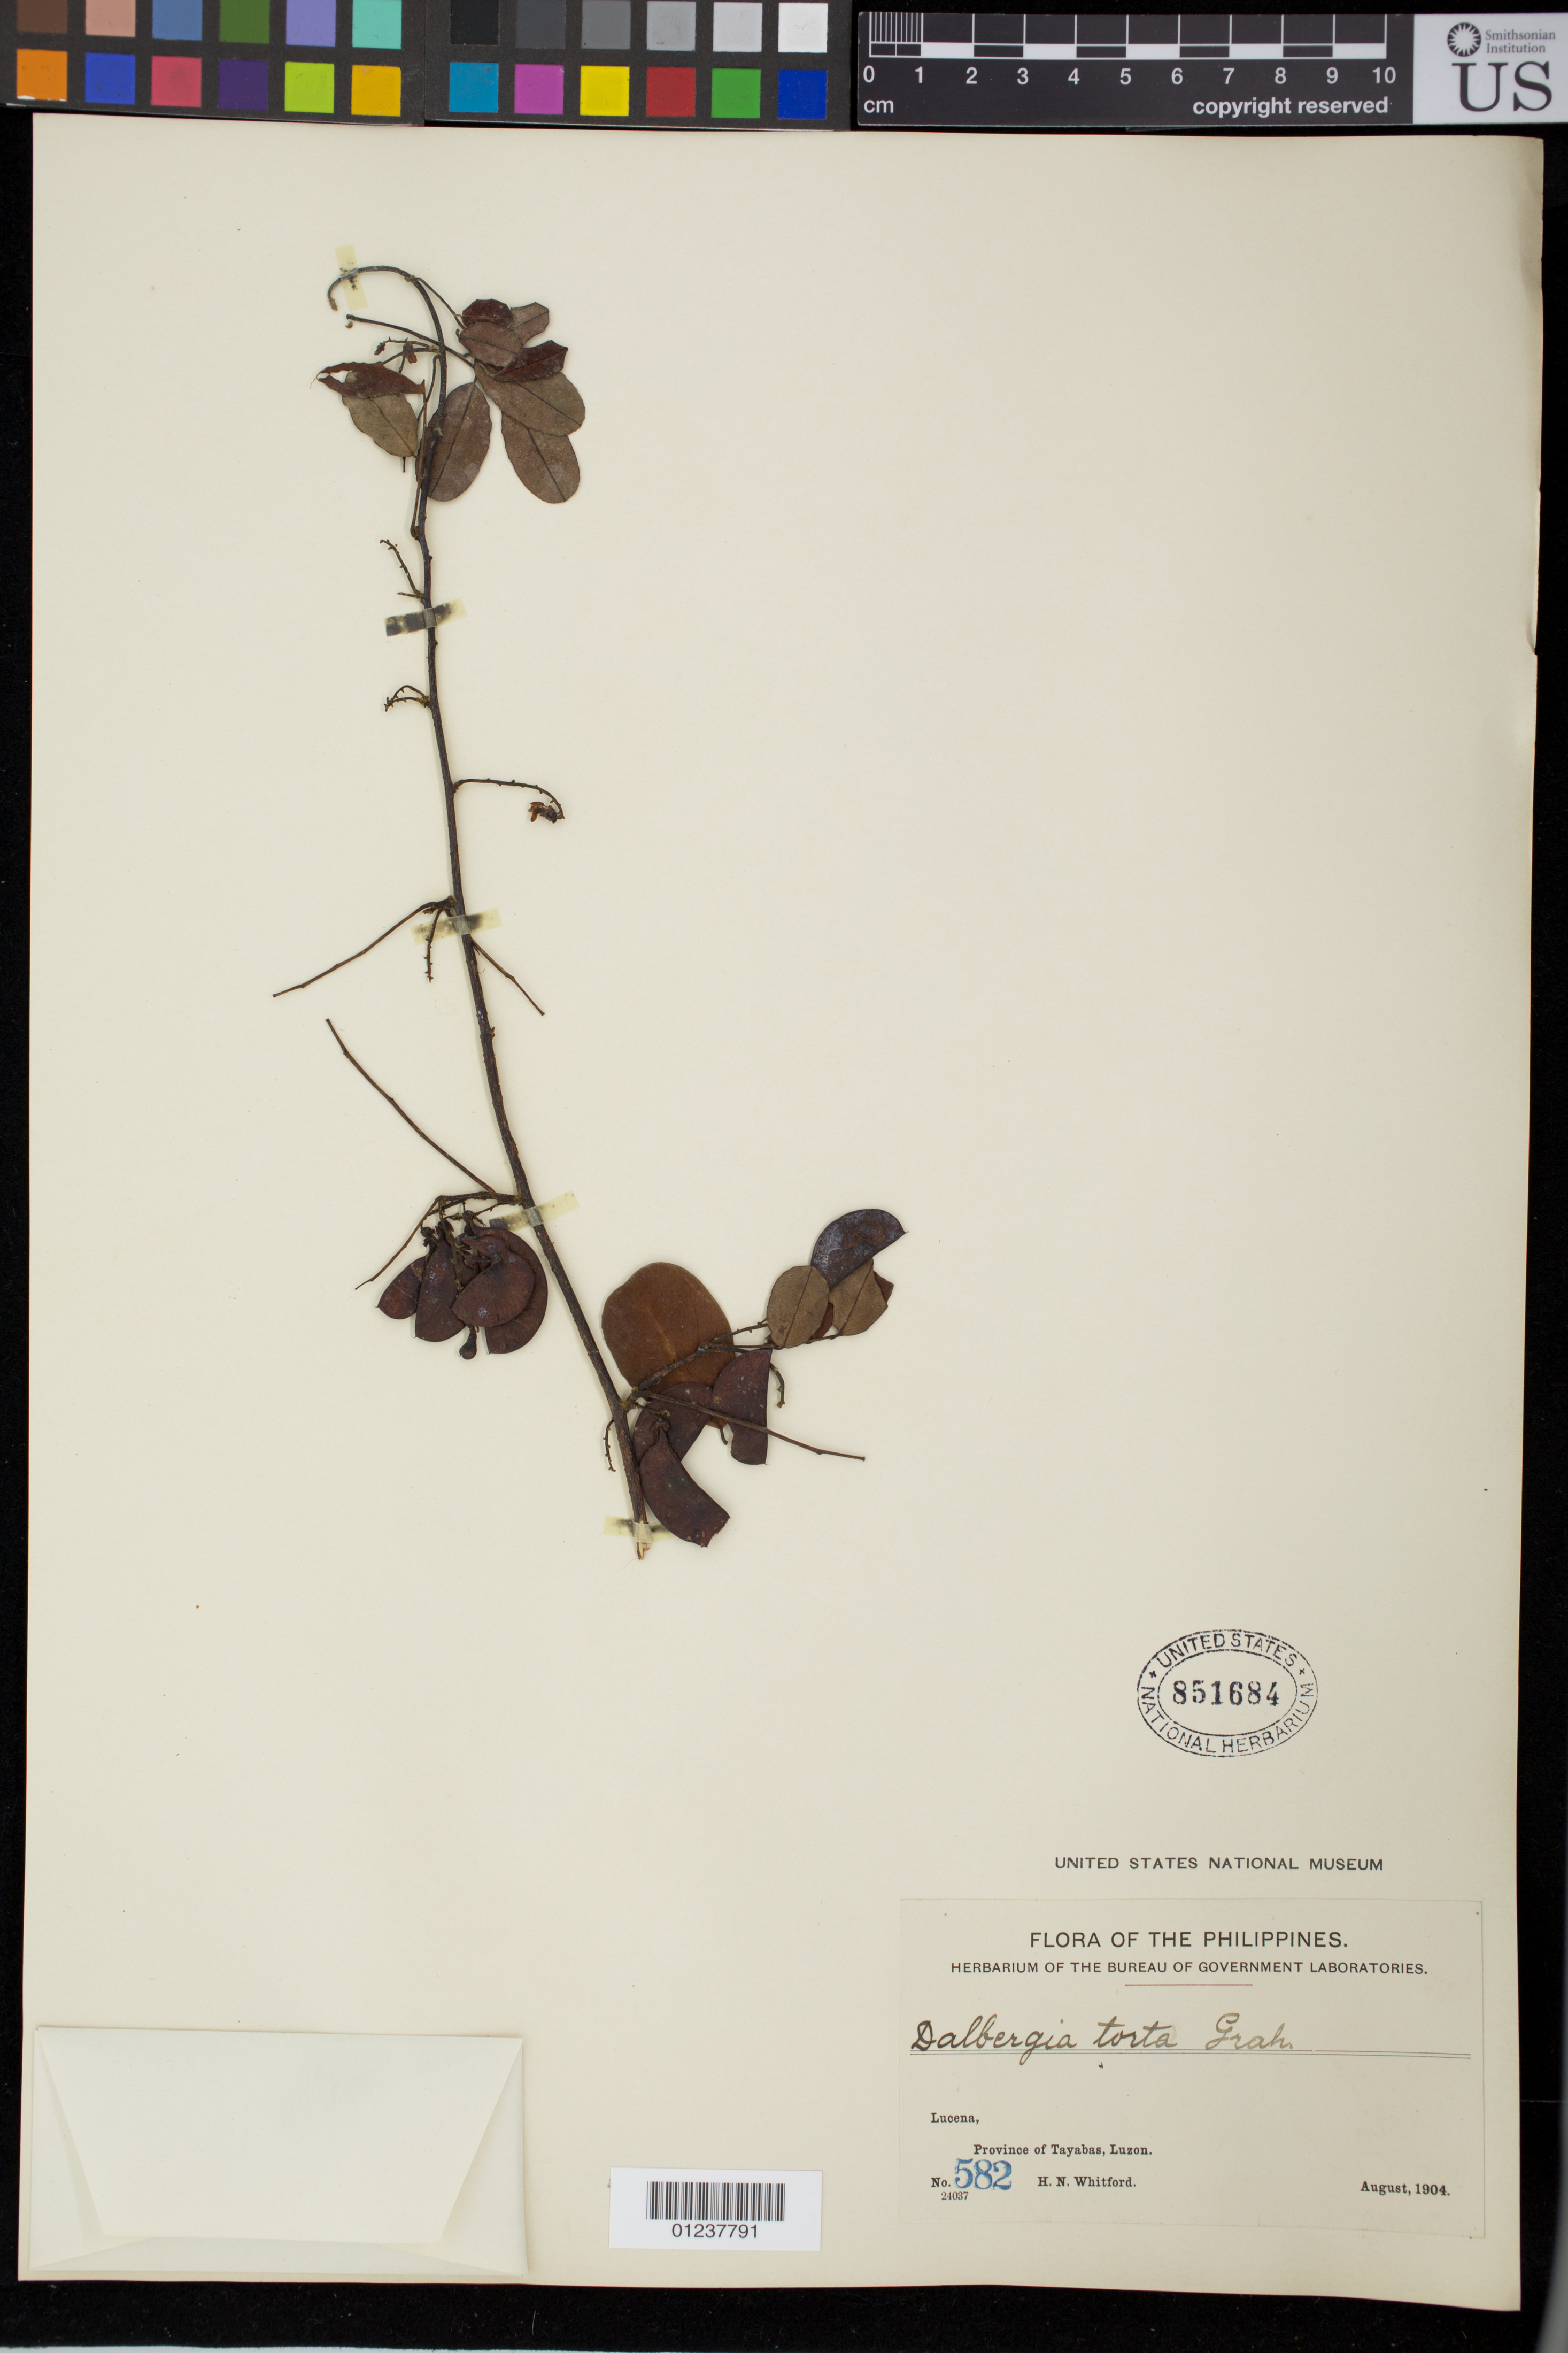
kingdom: Plantae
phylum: Tracheophyta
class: Magnoliopsida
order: Fabales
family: Fabaceae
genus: Dalbergia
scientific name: Dalbergia candenatensis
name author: (Dennst.) Pr.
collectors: H. N. Whitford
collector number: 582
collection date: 1904-08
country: Philippines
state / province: Calabarzon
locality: Lucena, Province of Tayabas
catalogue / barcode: US 851684